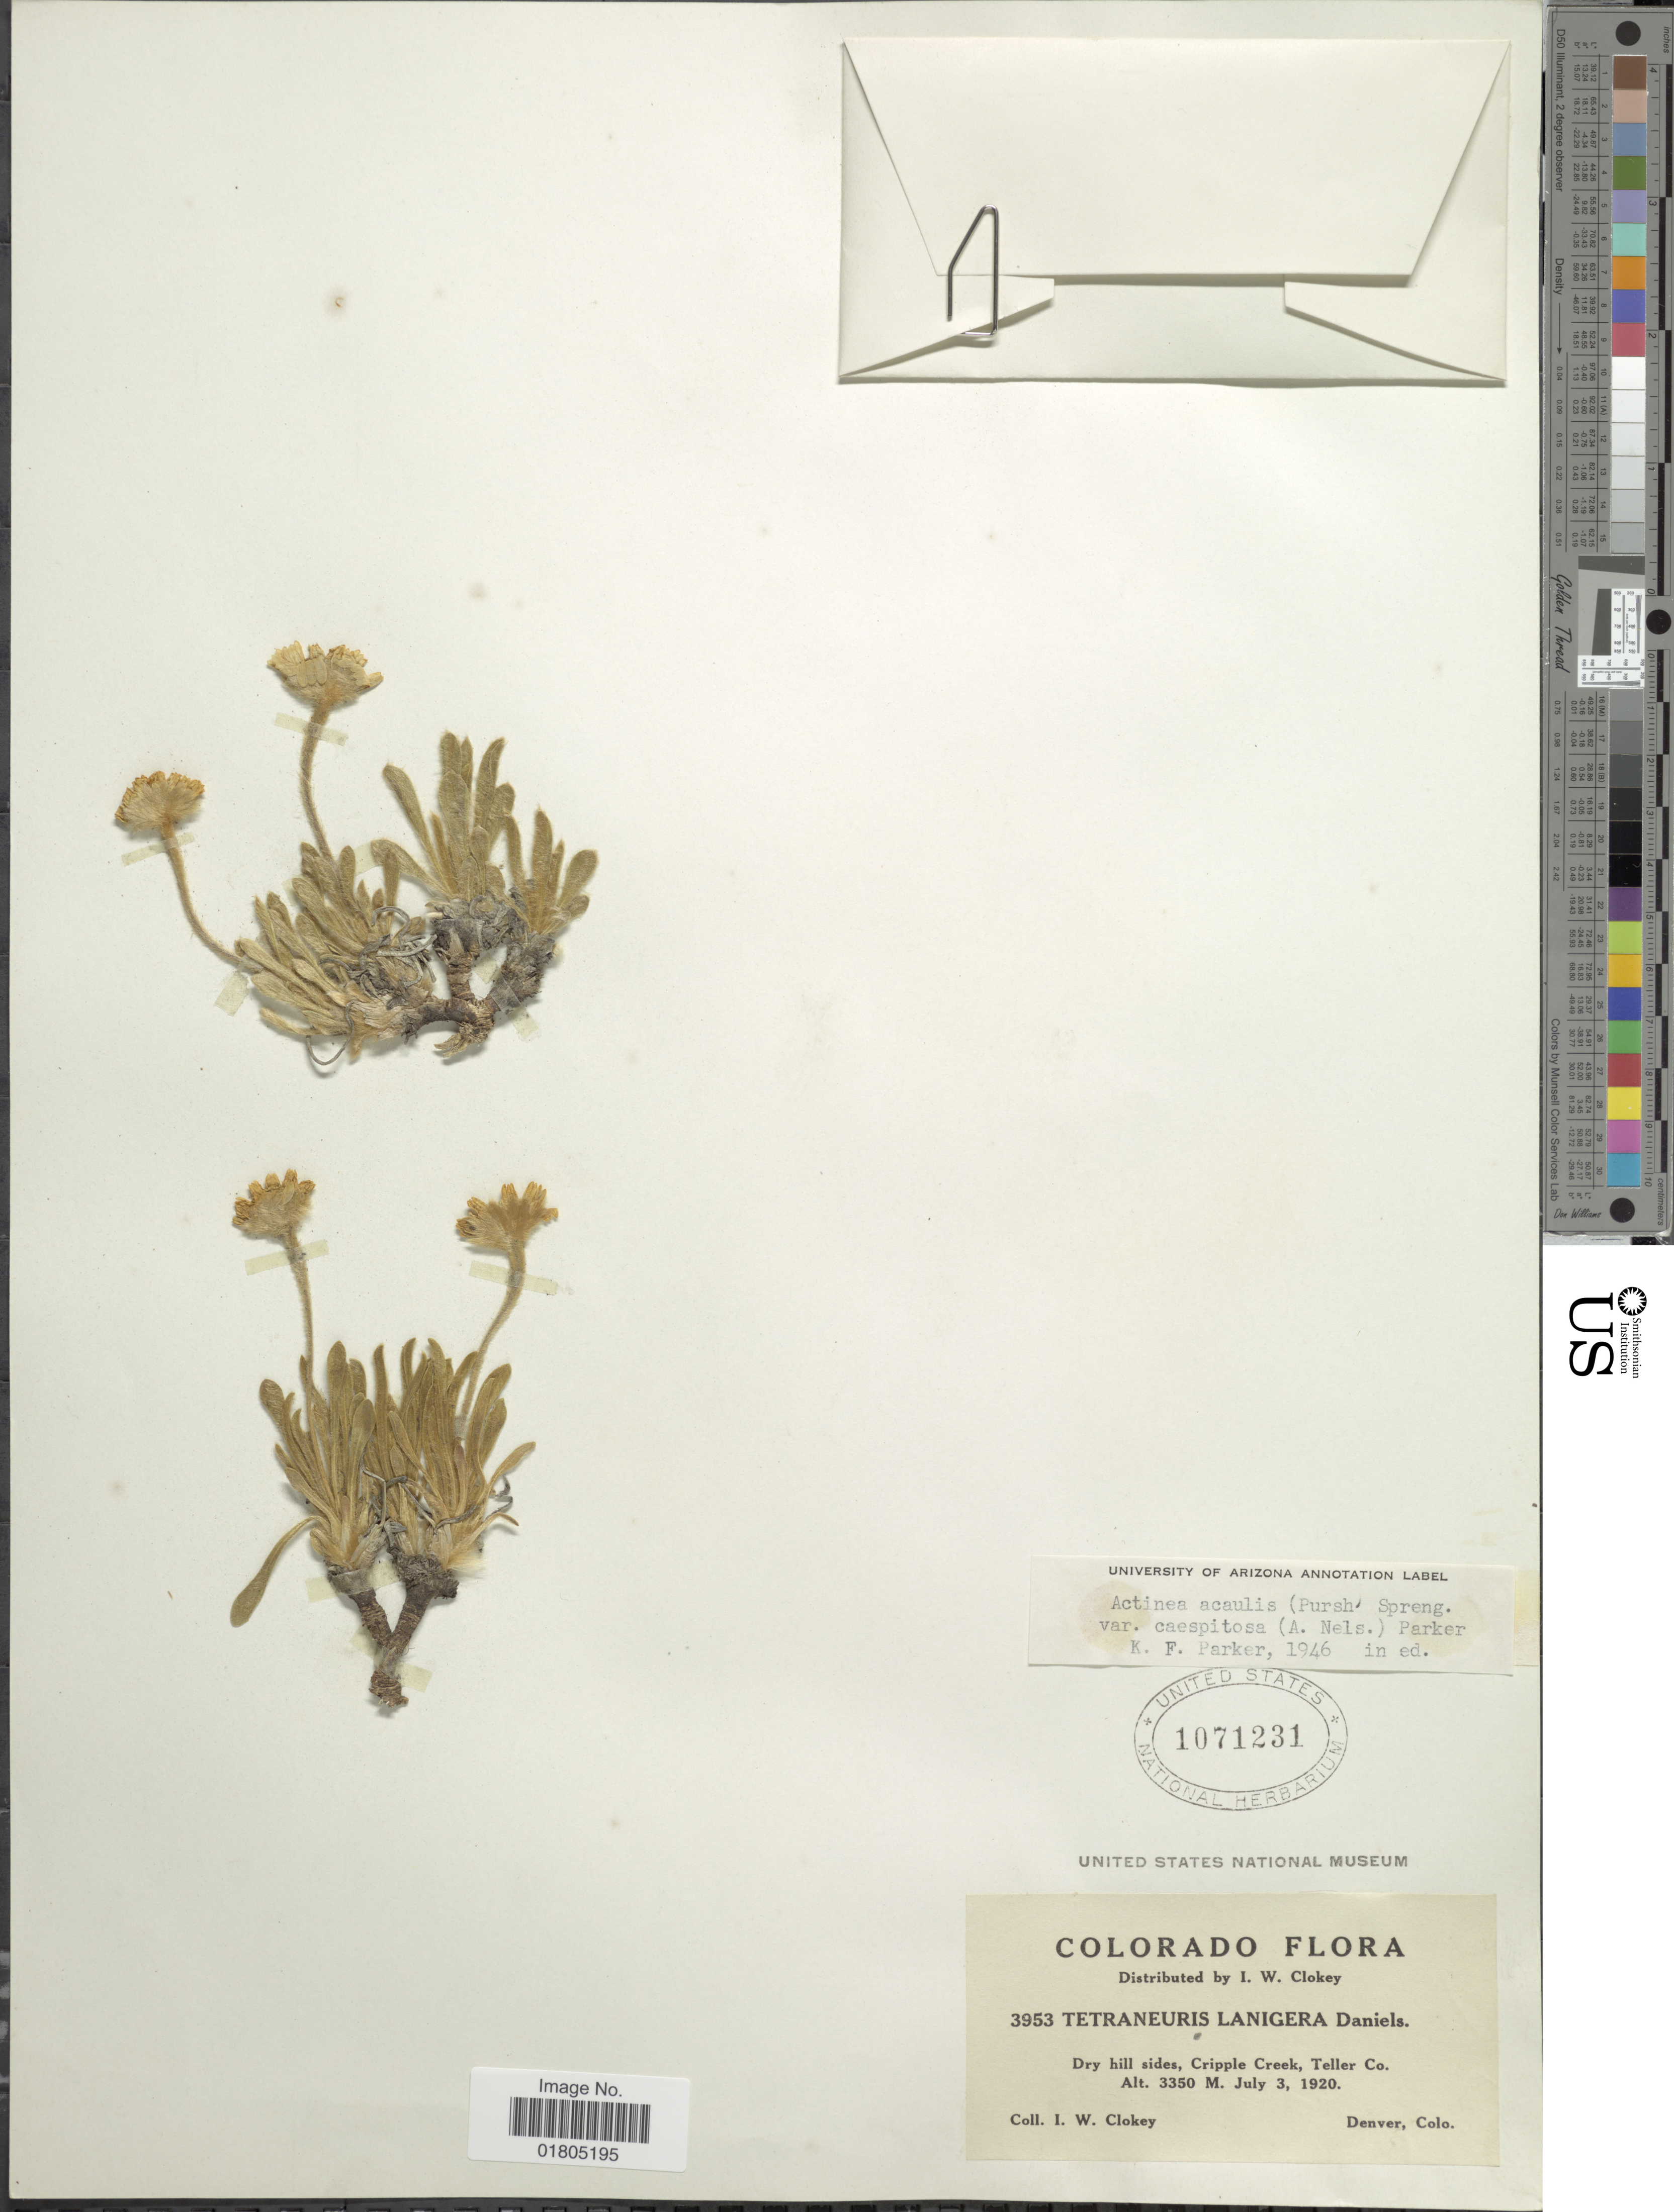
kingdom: Plantae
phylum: Tracheophyta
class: Magnoliopsida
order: Asterales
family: Asteraceae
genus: Actinea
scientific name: Actinea acaulis var. caespitosa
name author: (A. Nelson) K.F. Parker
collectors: I. W. Clokey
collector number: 3953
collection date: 1920-07-03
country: United States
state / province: Colorado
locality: Dry hills sides, Cripple Creek, Teller Co., Denver , Colo.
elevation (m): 3350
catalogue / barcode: US 1071231